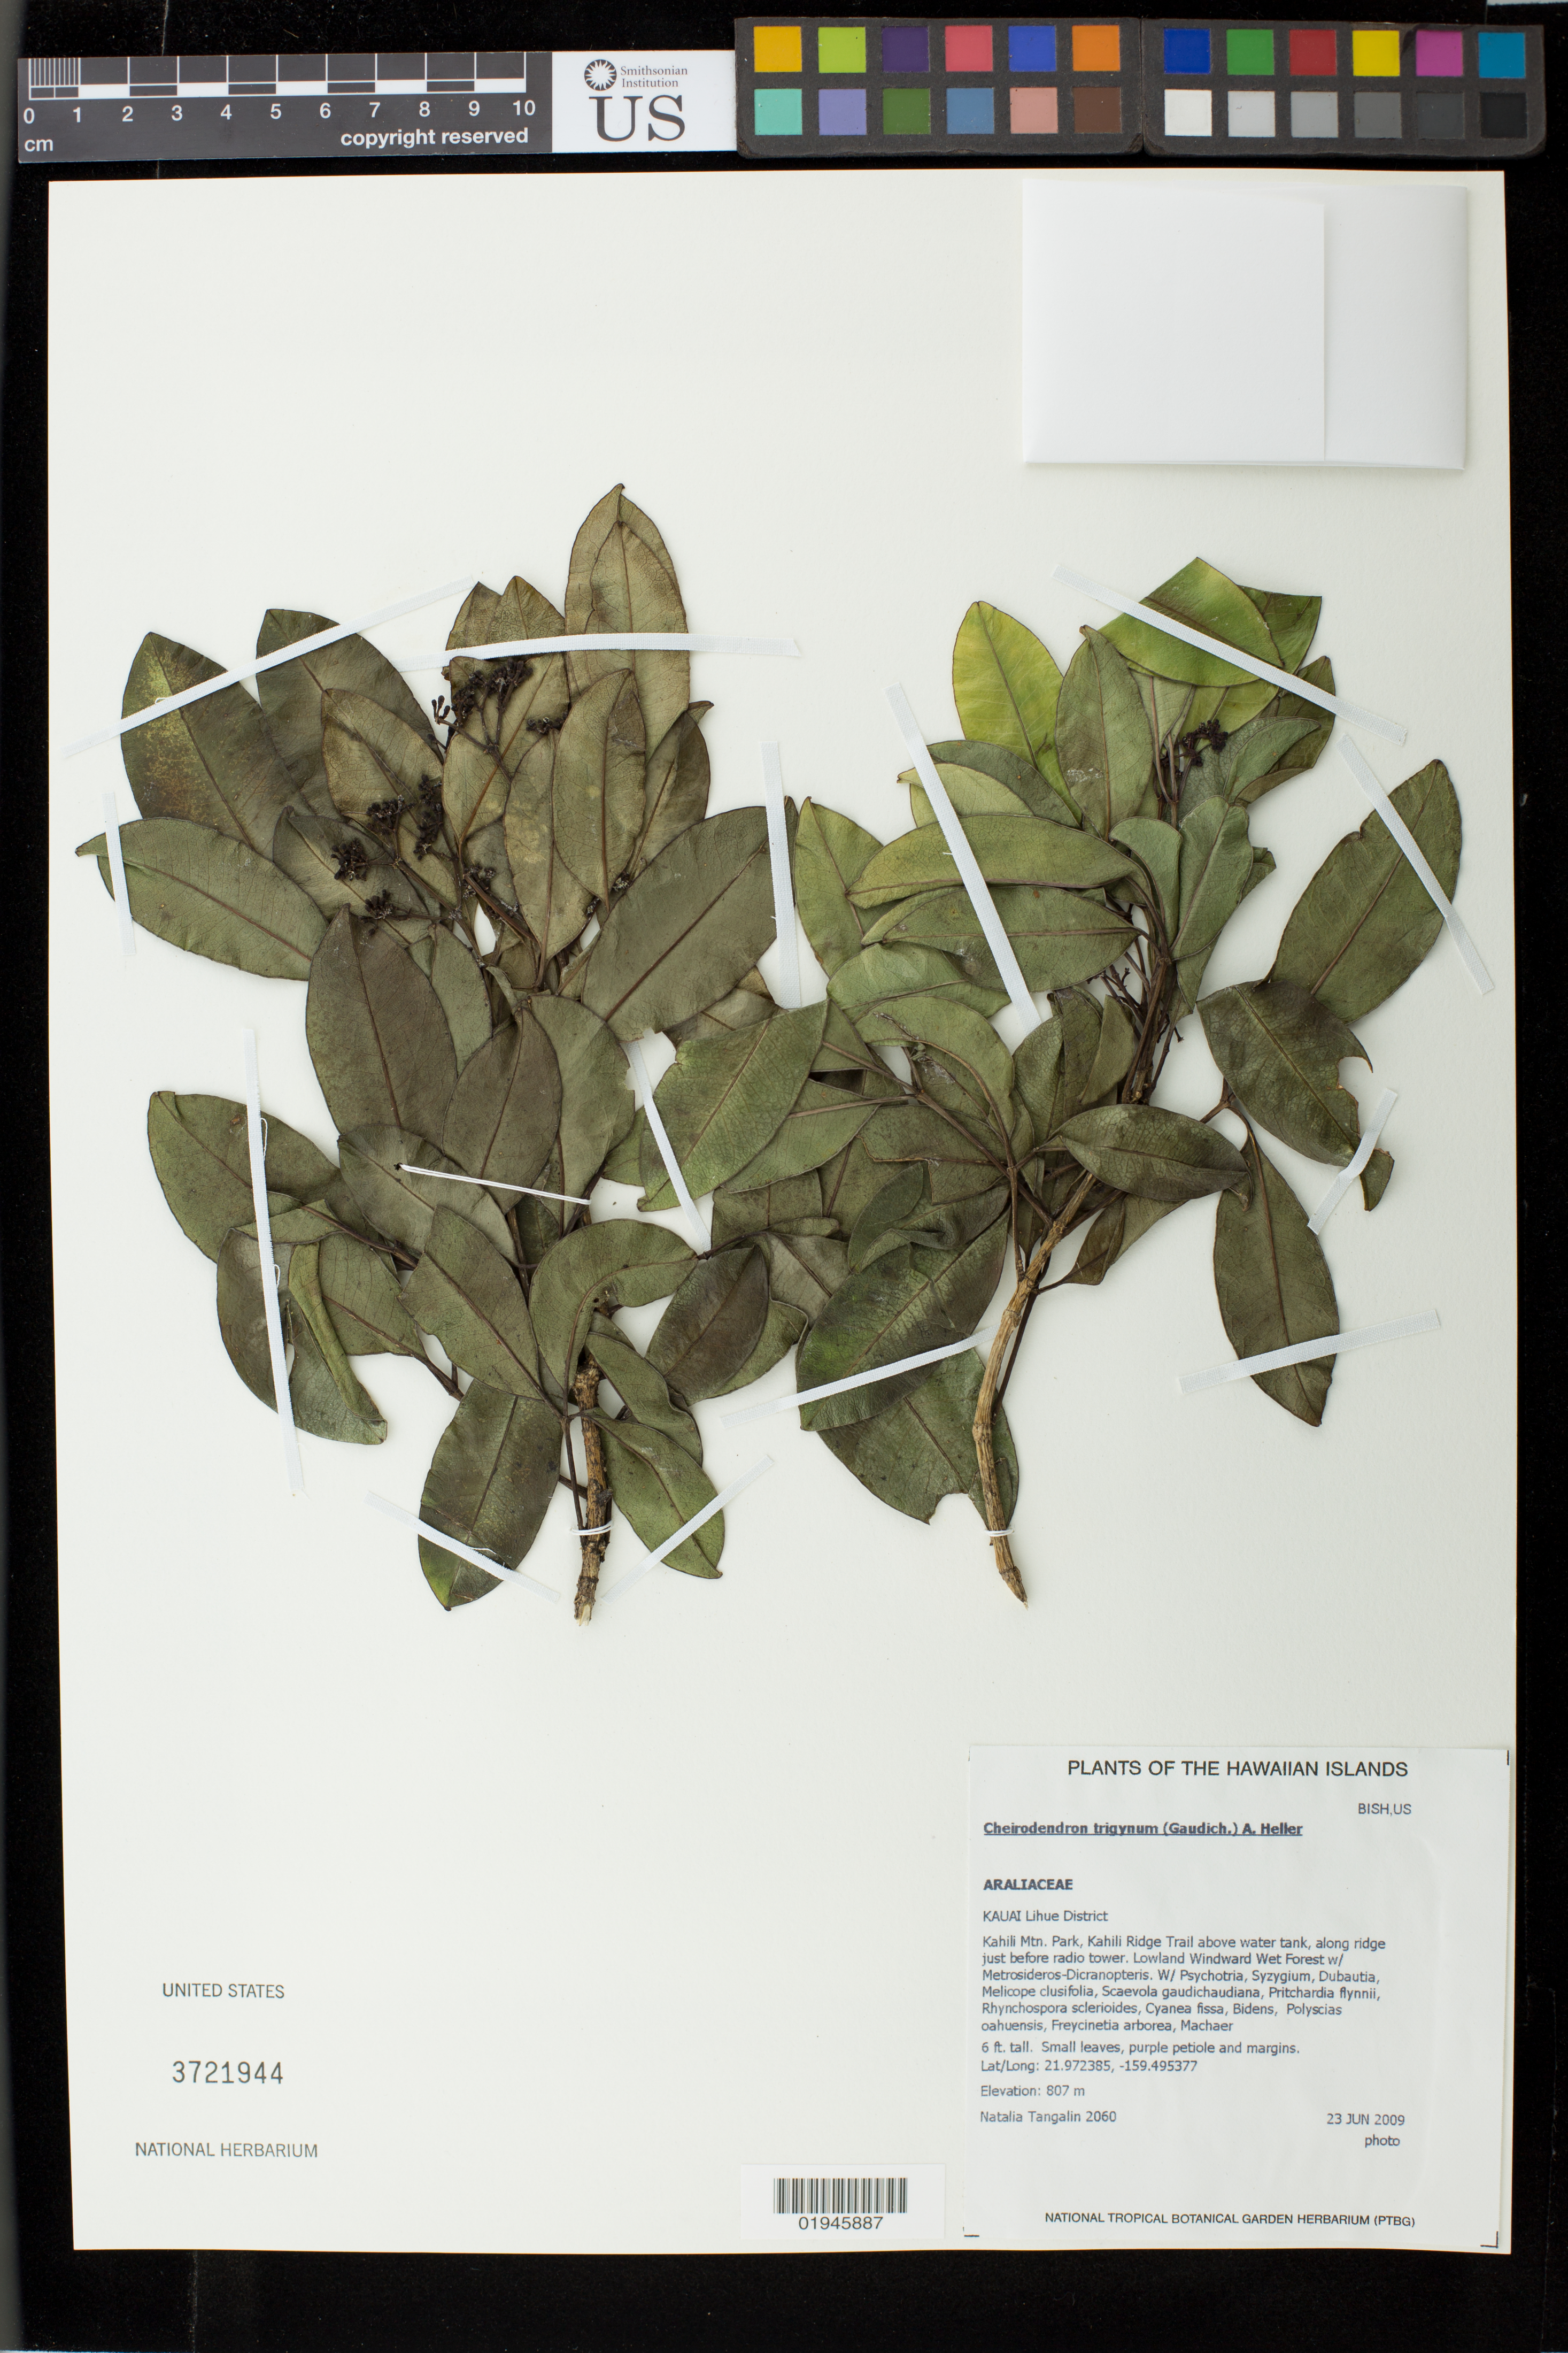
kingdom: Plantae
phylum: Tracheophyta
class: Magnoliopsida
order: Apiales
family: Araliaceae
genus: Cheirodendron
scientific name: Cheirodendron forbesii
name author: (Sherff) Lowry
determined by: Wagner, W. L., (BOT), Smithsonian Institution - National Museum of Natural History (UNITED STATES)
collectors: N. Tangalin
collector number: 2060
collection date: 2017-06-23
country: United States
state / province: Hawaii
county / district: Kauai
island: Kaua'i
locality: Lihue District, Kahili Mtn. Park, Kahili Ridge Trail above water tank, along ridge just before radio tower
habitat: Lowland windward wet forest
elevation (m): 807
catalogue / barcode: US 3721944